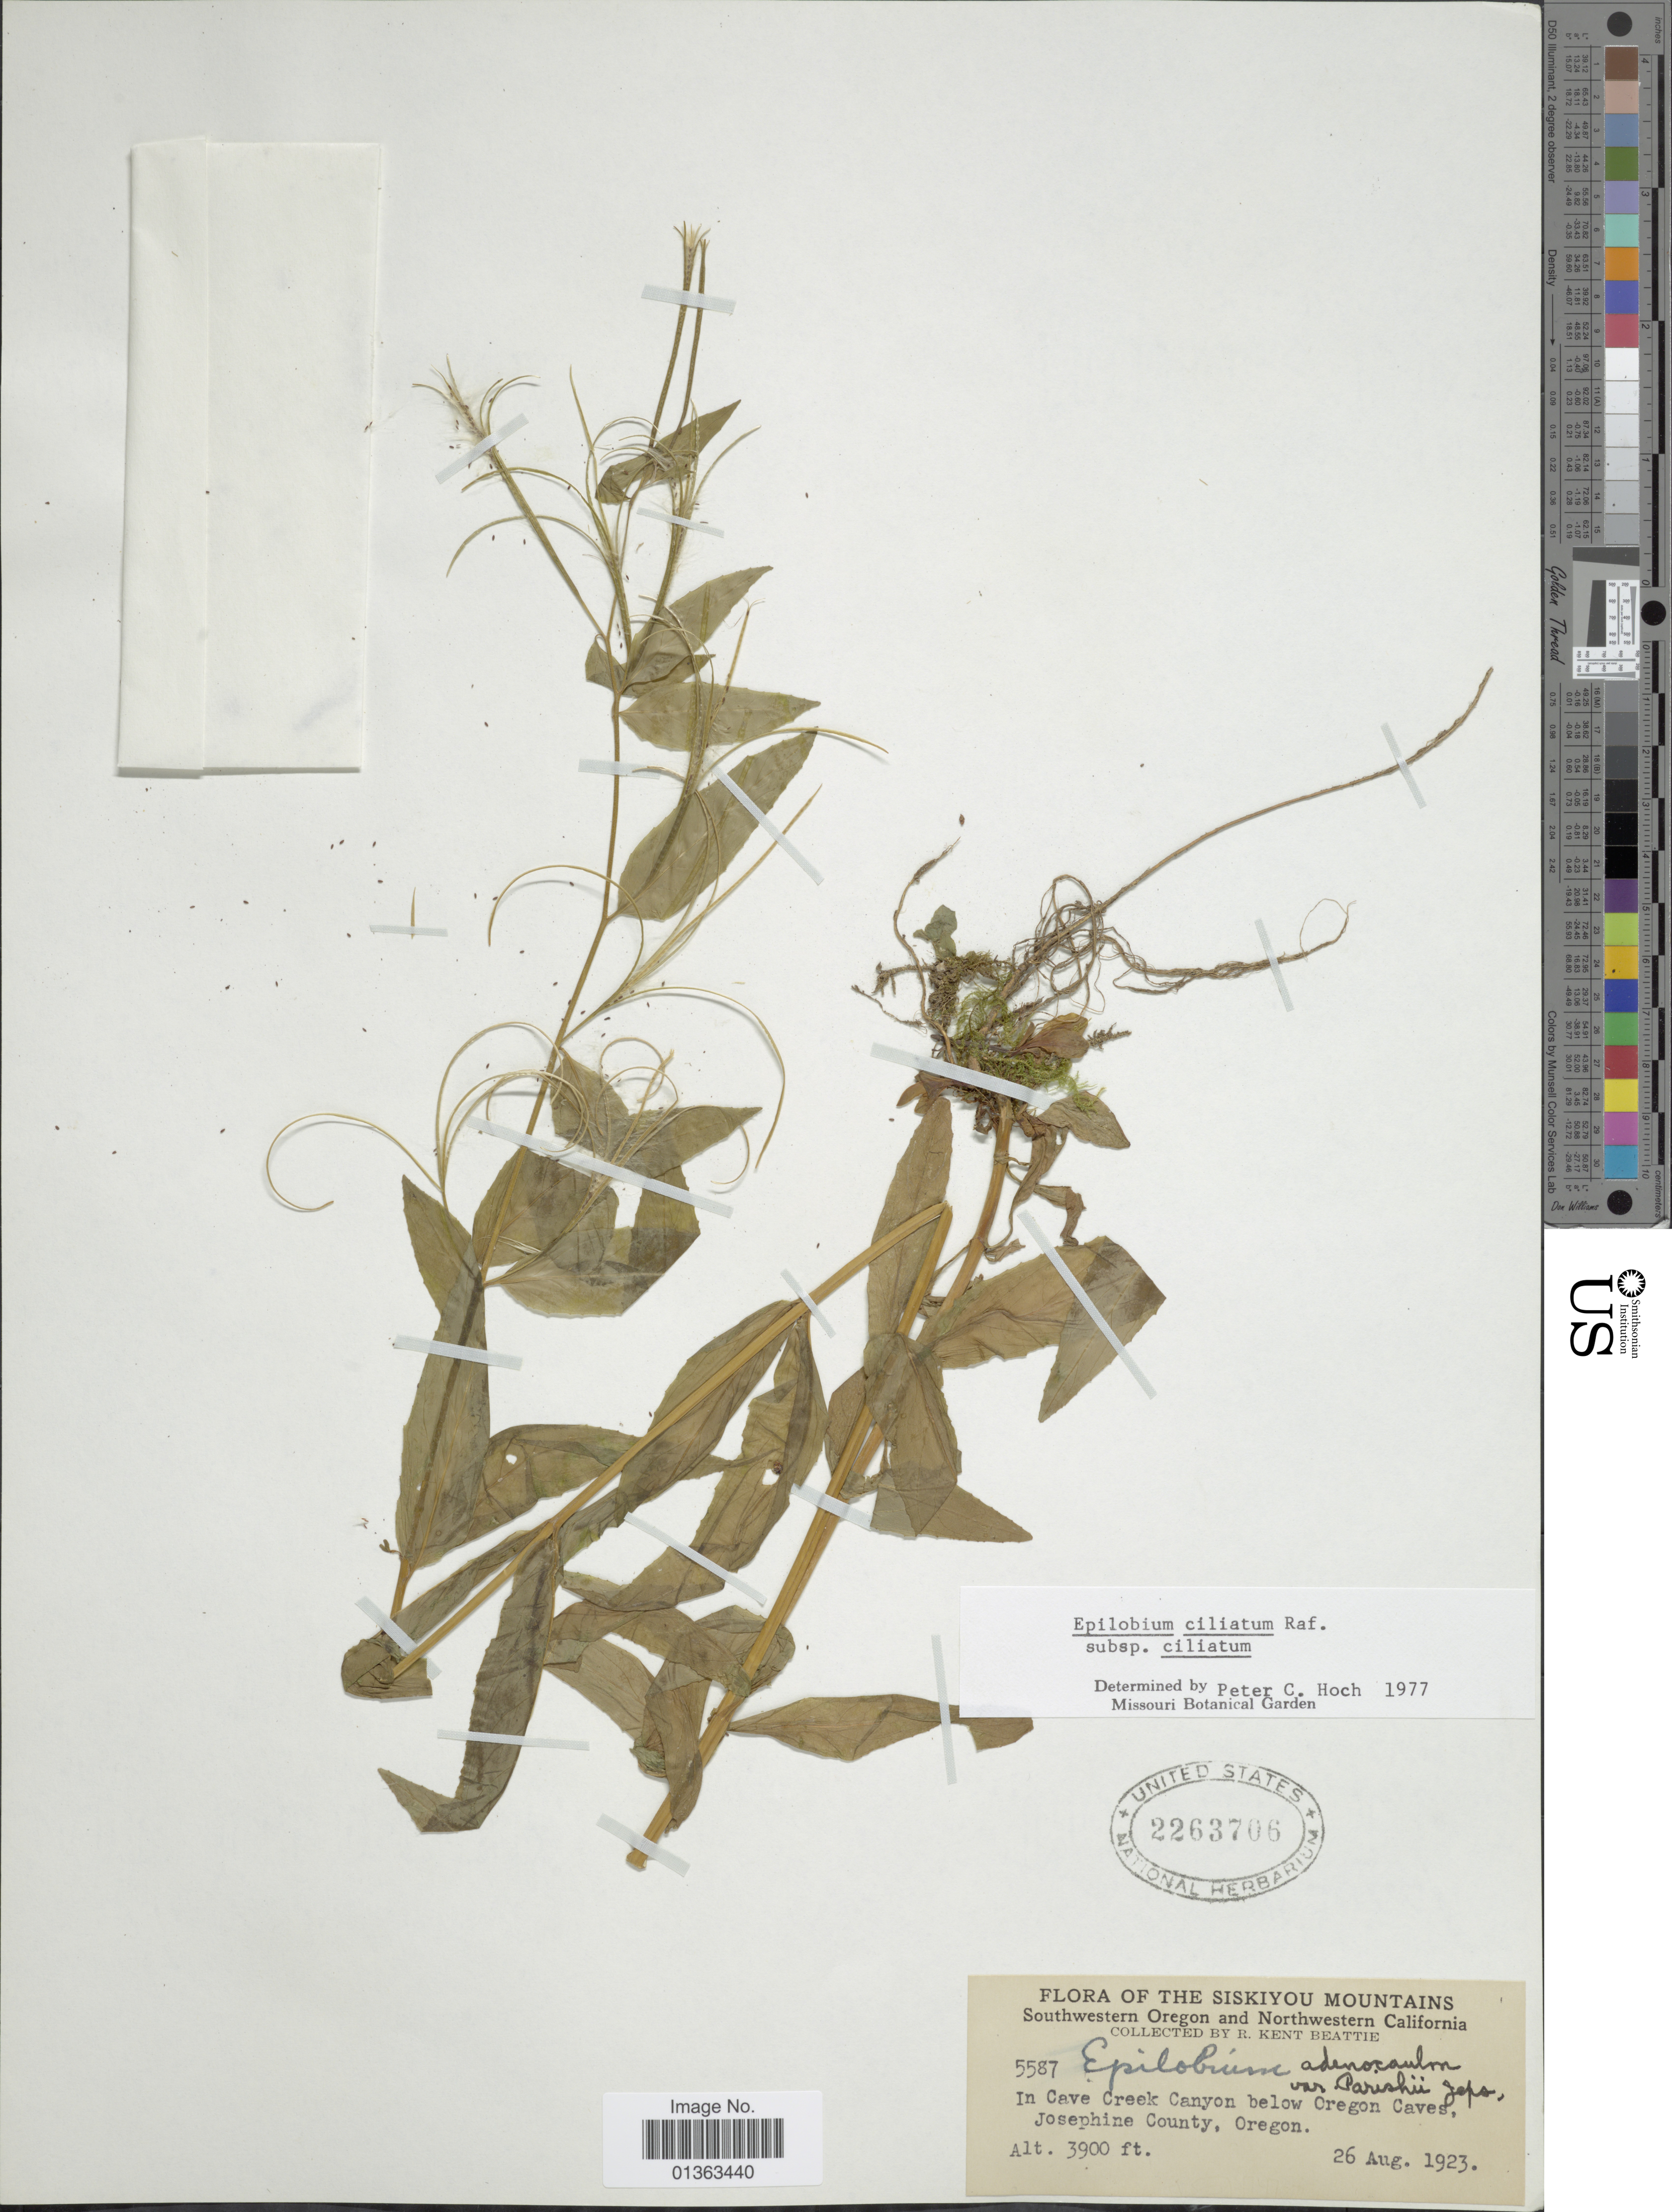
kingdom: Plantae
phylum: Tracheophyta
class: Magnoliopsida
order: Myrtales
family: Onagraceae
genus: Epilobium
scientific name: Epilobium ciliatum subsp. ciliatum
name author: Raf.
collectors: R. K. Beattie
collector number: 5587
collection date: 1923-08-26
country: United States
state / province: Oregon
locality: Siskiyou Mountains. Southwestern Oregon and Northwestern California. In Cave Creek Canyon below Oregon Caves, Josephine County.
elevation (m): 1189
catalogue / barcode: US 2263706